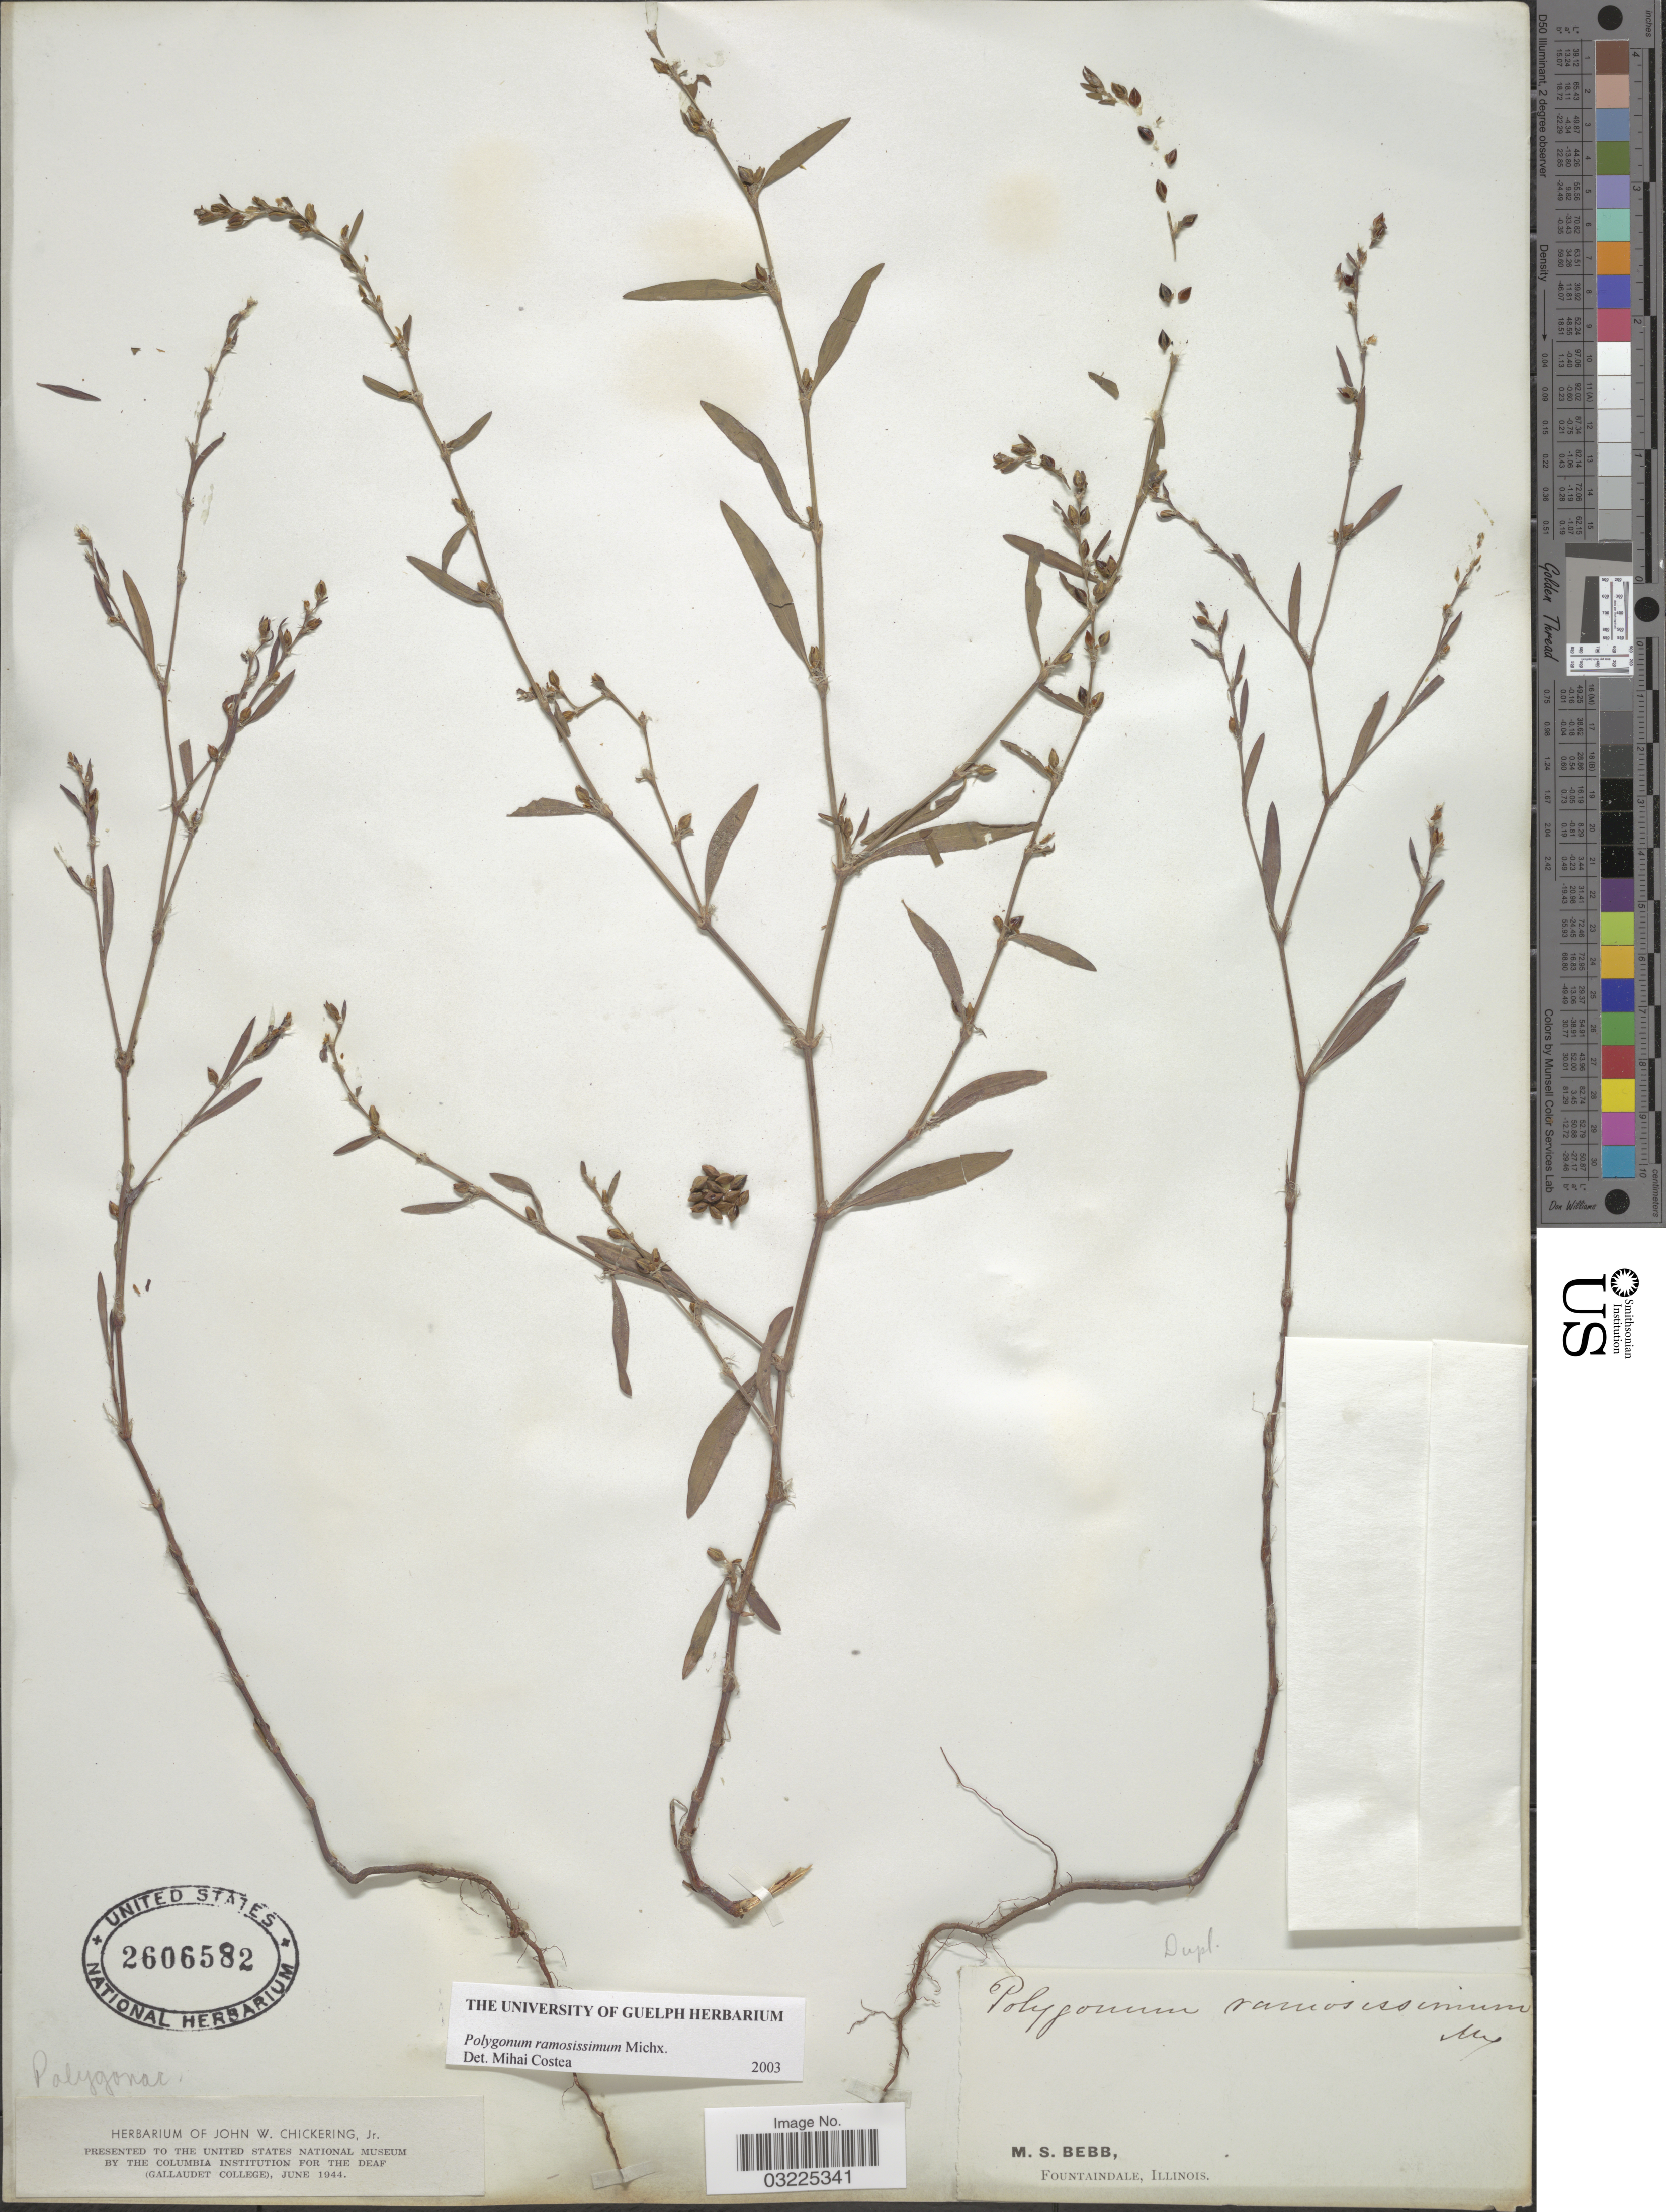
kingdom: Plantae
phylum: Tracheophyta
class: Magnoliopsida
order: Caryophyllales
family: Polygonaceae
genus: Polygonum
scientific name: Polygonum ramosissimum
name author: Michx.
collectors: M. Bebb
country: United States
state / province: Illinois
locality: Fountaindale.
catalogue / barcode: US 2606582